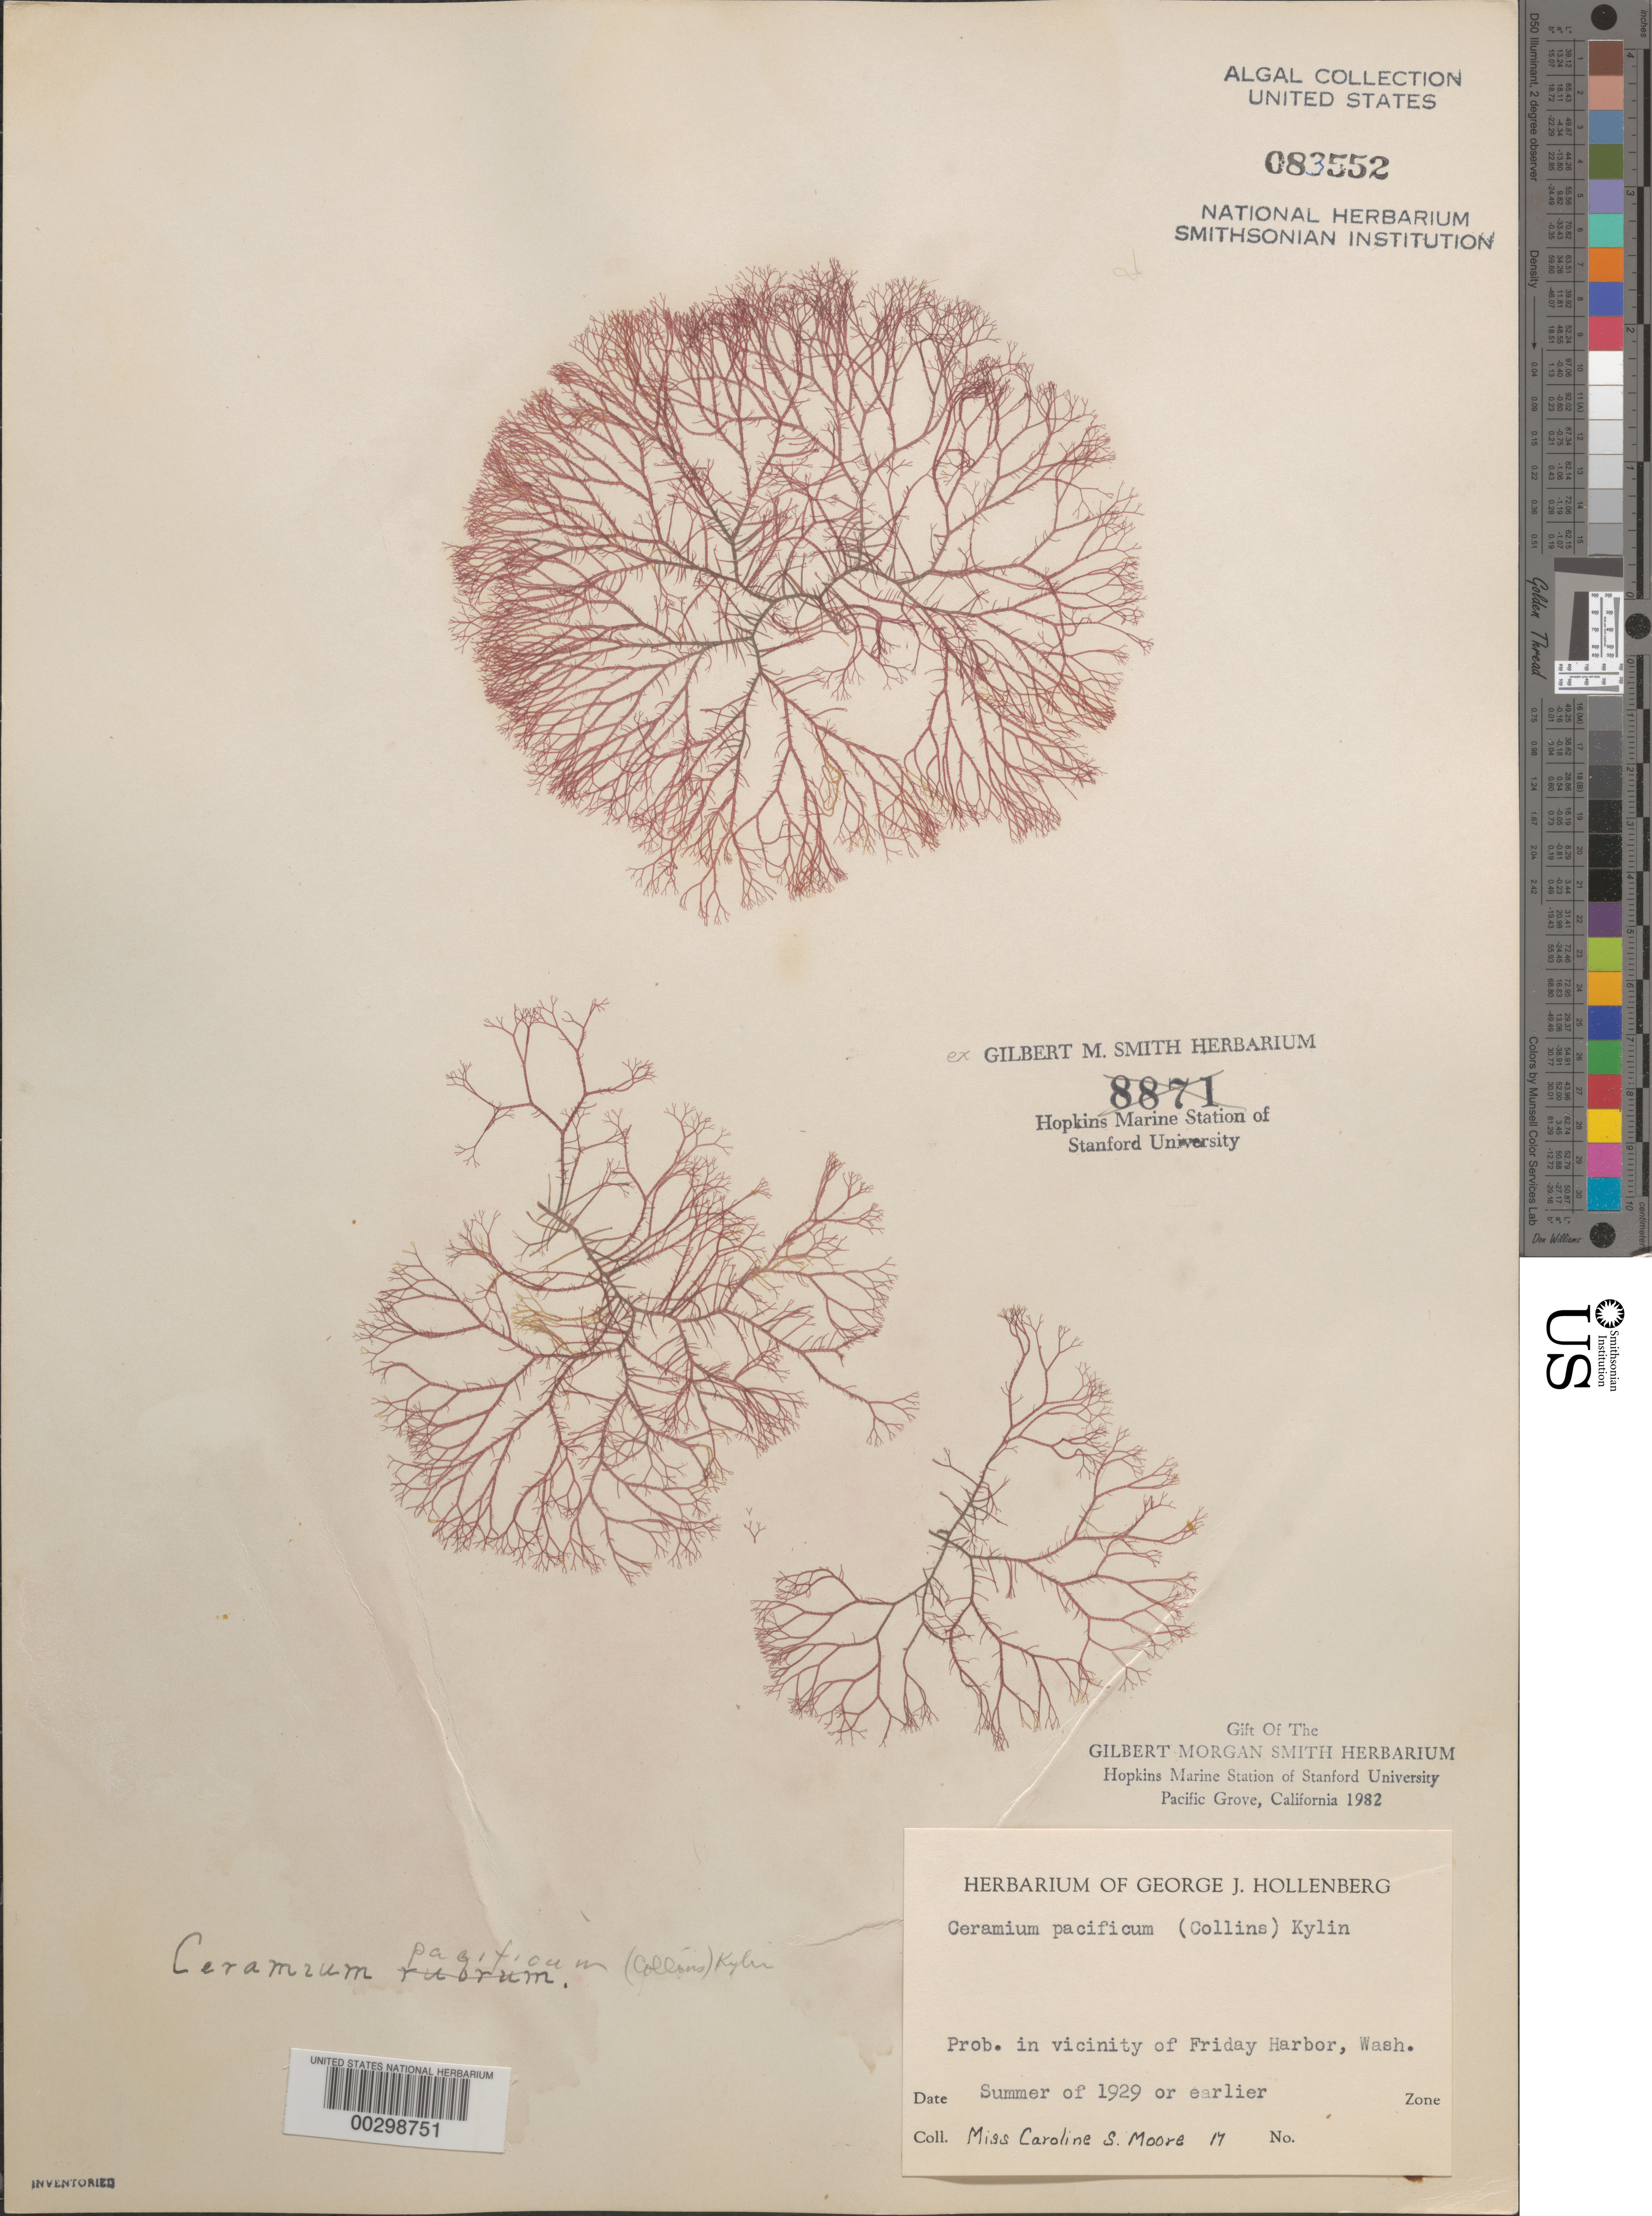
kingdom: Plantae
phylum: Rhodophyta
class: Florideophyceae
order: Ceramiales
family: Ceramiaceae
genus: Ceramium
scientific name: Ceramium pacificum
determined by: Hollenberg, George J.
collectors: C. Moore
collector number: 17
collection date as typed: Sum 1929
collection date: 1929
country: United States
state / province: Washington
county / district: San Juan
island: San Juan Island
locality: Probably Friday Harbor area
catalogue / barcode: US 83552